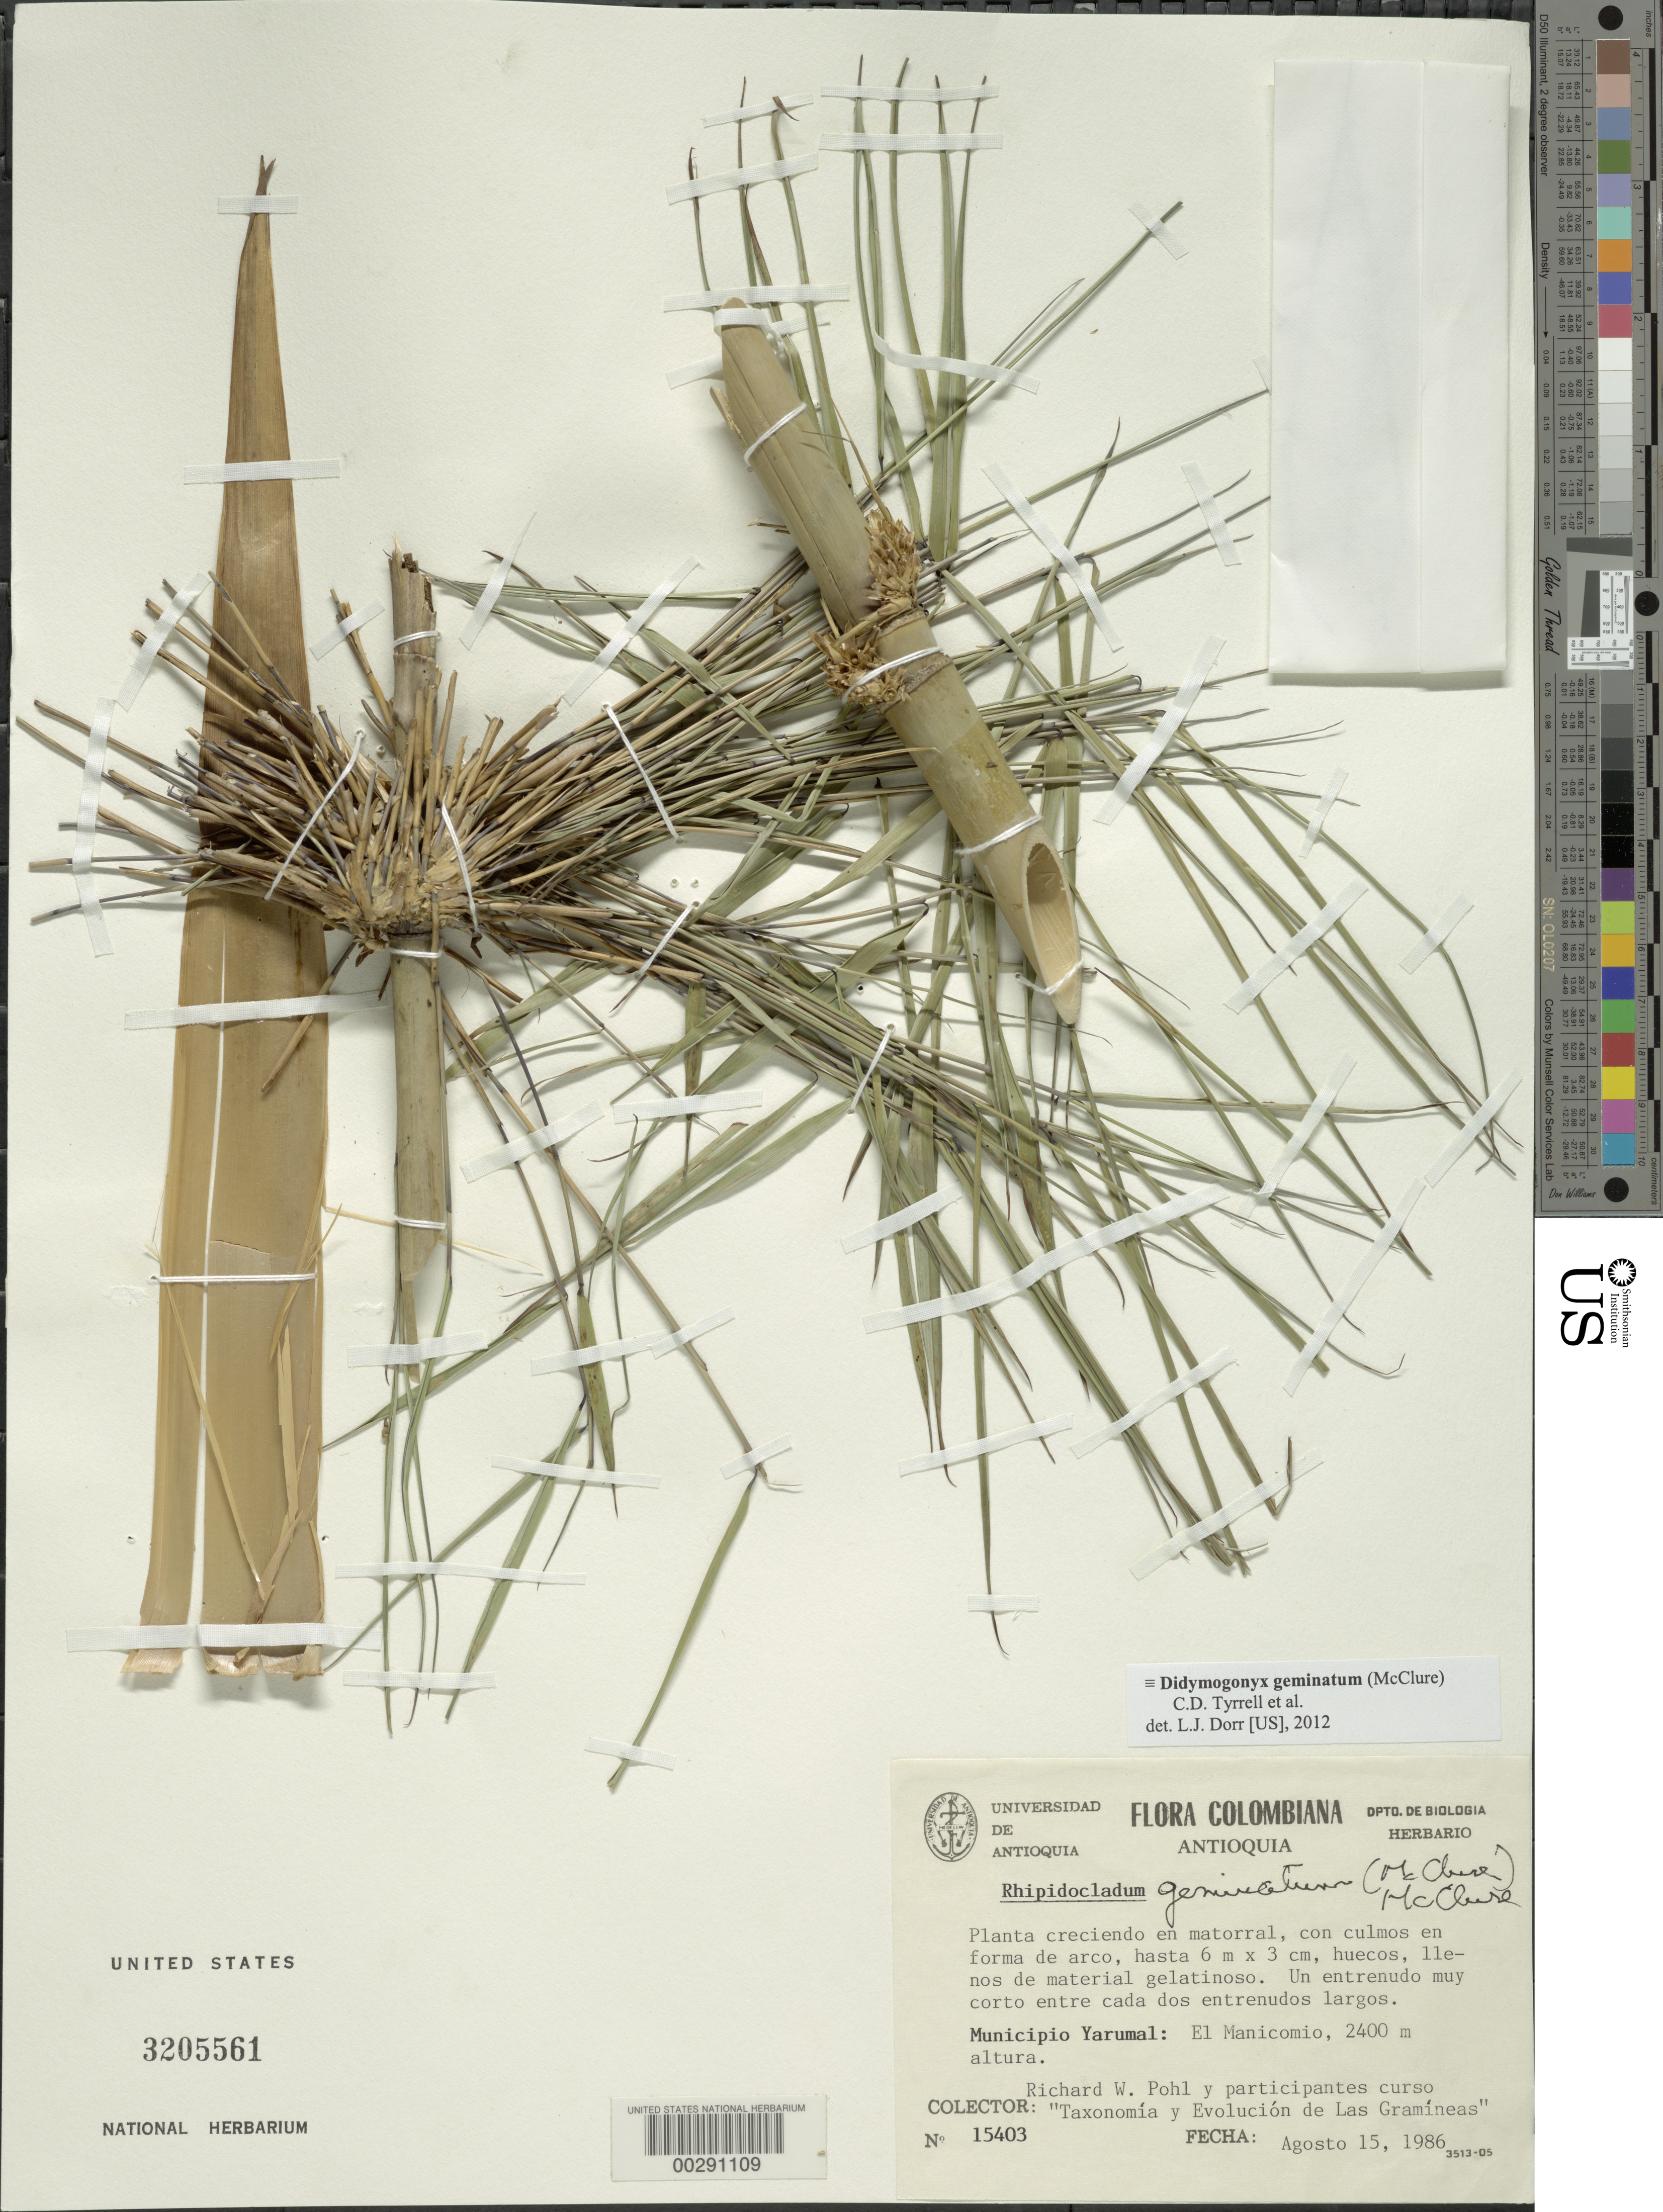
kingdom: Plantae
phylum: Tracheophyta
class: Liliopsida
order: Poales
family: Poaceae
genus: Rhipidocladum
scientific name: Rhipidocladum geminatum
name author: (McClure) McClure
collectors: R. W. Pohl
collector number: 15403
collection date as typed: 15 Aug 1986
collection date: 1986-08-15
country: Colombia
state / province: Antioquia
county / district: Yarumal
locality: El Manicomio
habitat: Thickets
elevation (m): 2400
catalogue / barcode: US 3205561